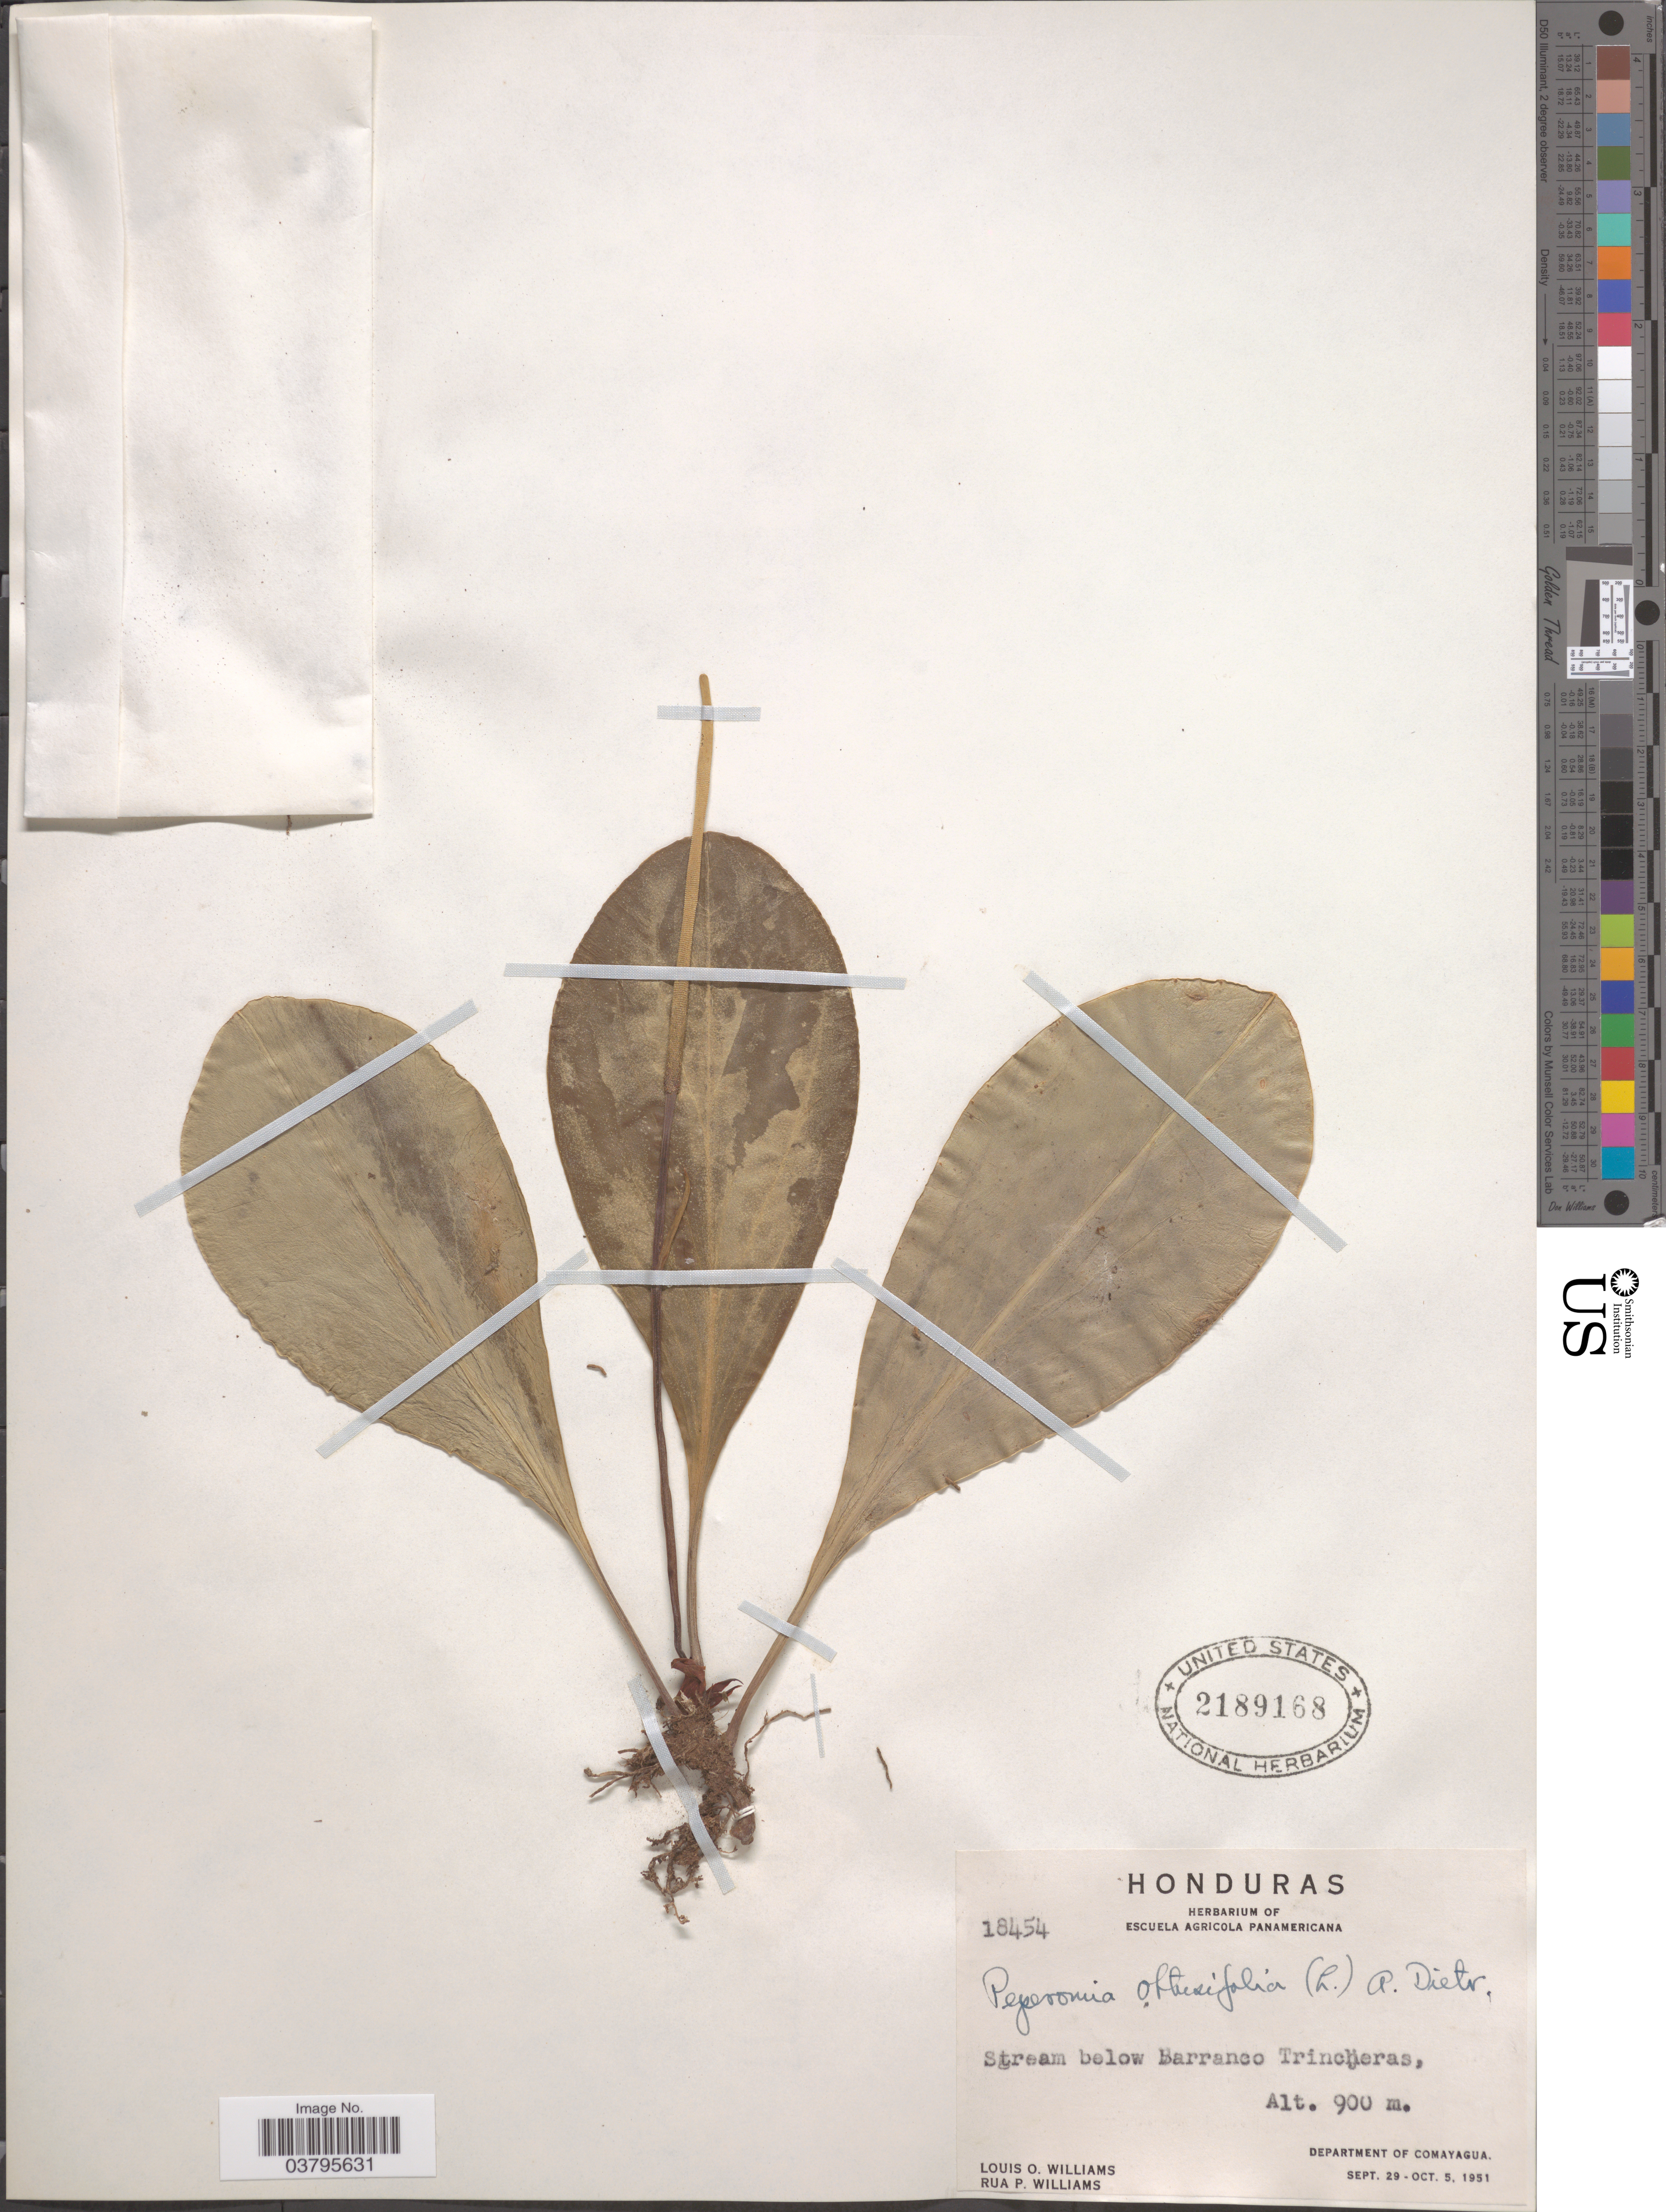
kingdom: Plantae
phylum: Tracheophyta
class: Magnoliopsida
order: Piperales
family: Piperaceae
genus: Peperomia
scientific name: Peperomia obtusifolia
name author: (L.) A. Dietr.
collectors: L. O. Williams & R. P. Williams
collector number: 18454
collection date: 1951-09-29/1951-10-05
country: Honduras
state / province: Comayagua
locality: Stream below Barranco Trincheras. Department of Comayagua.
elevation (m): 900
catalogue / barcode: US 2189168